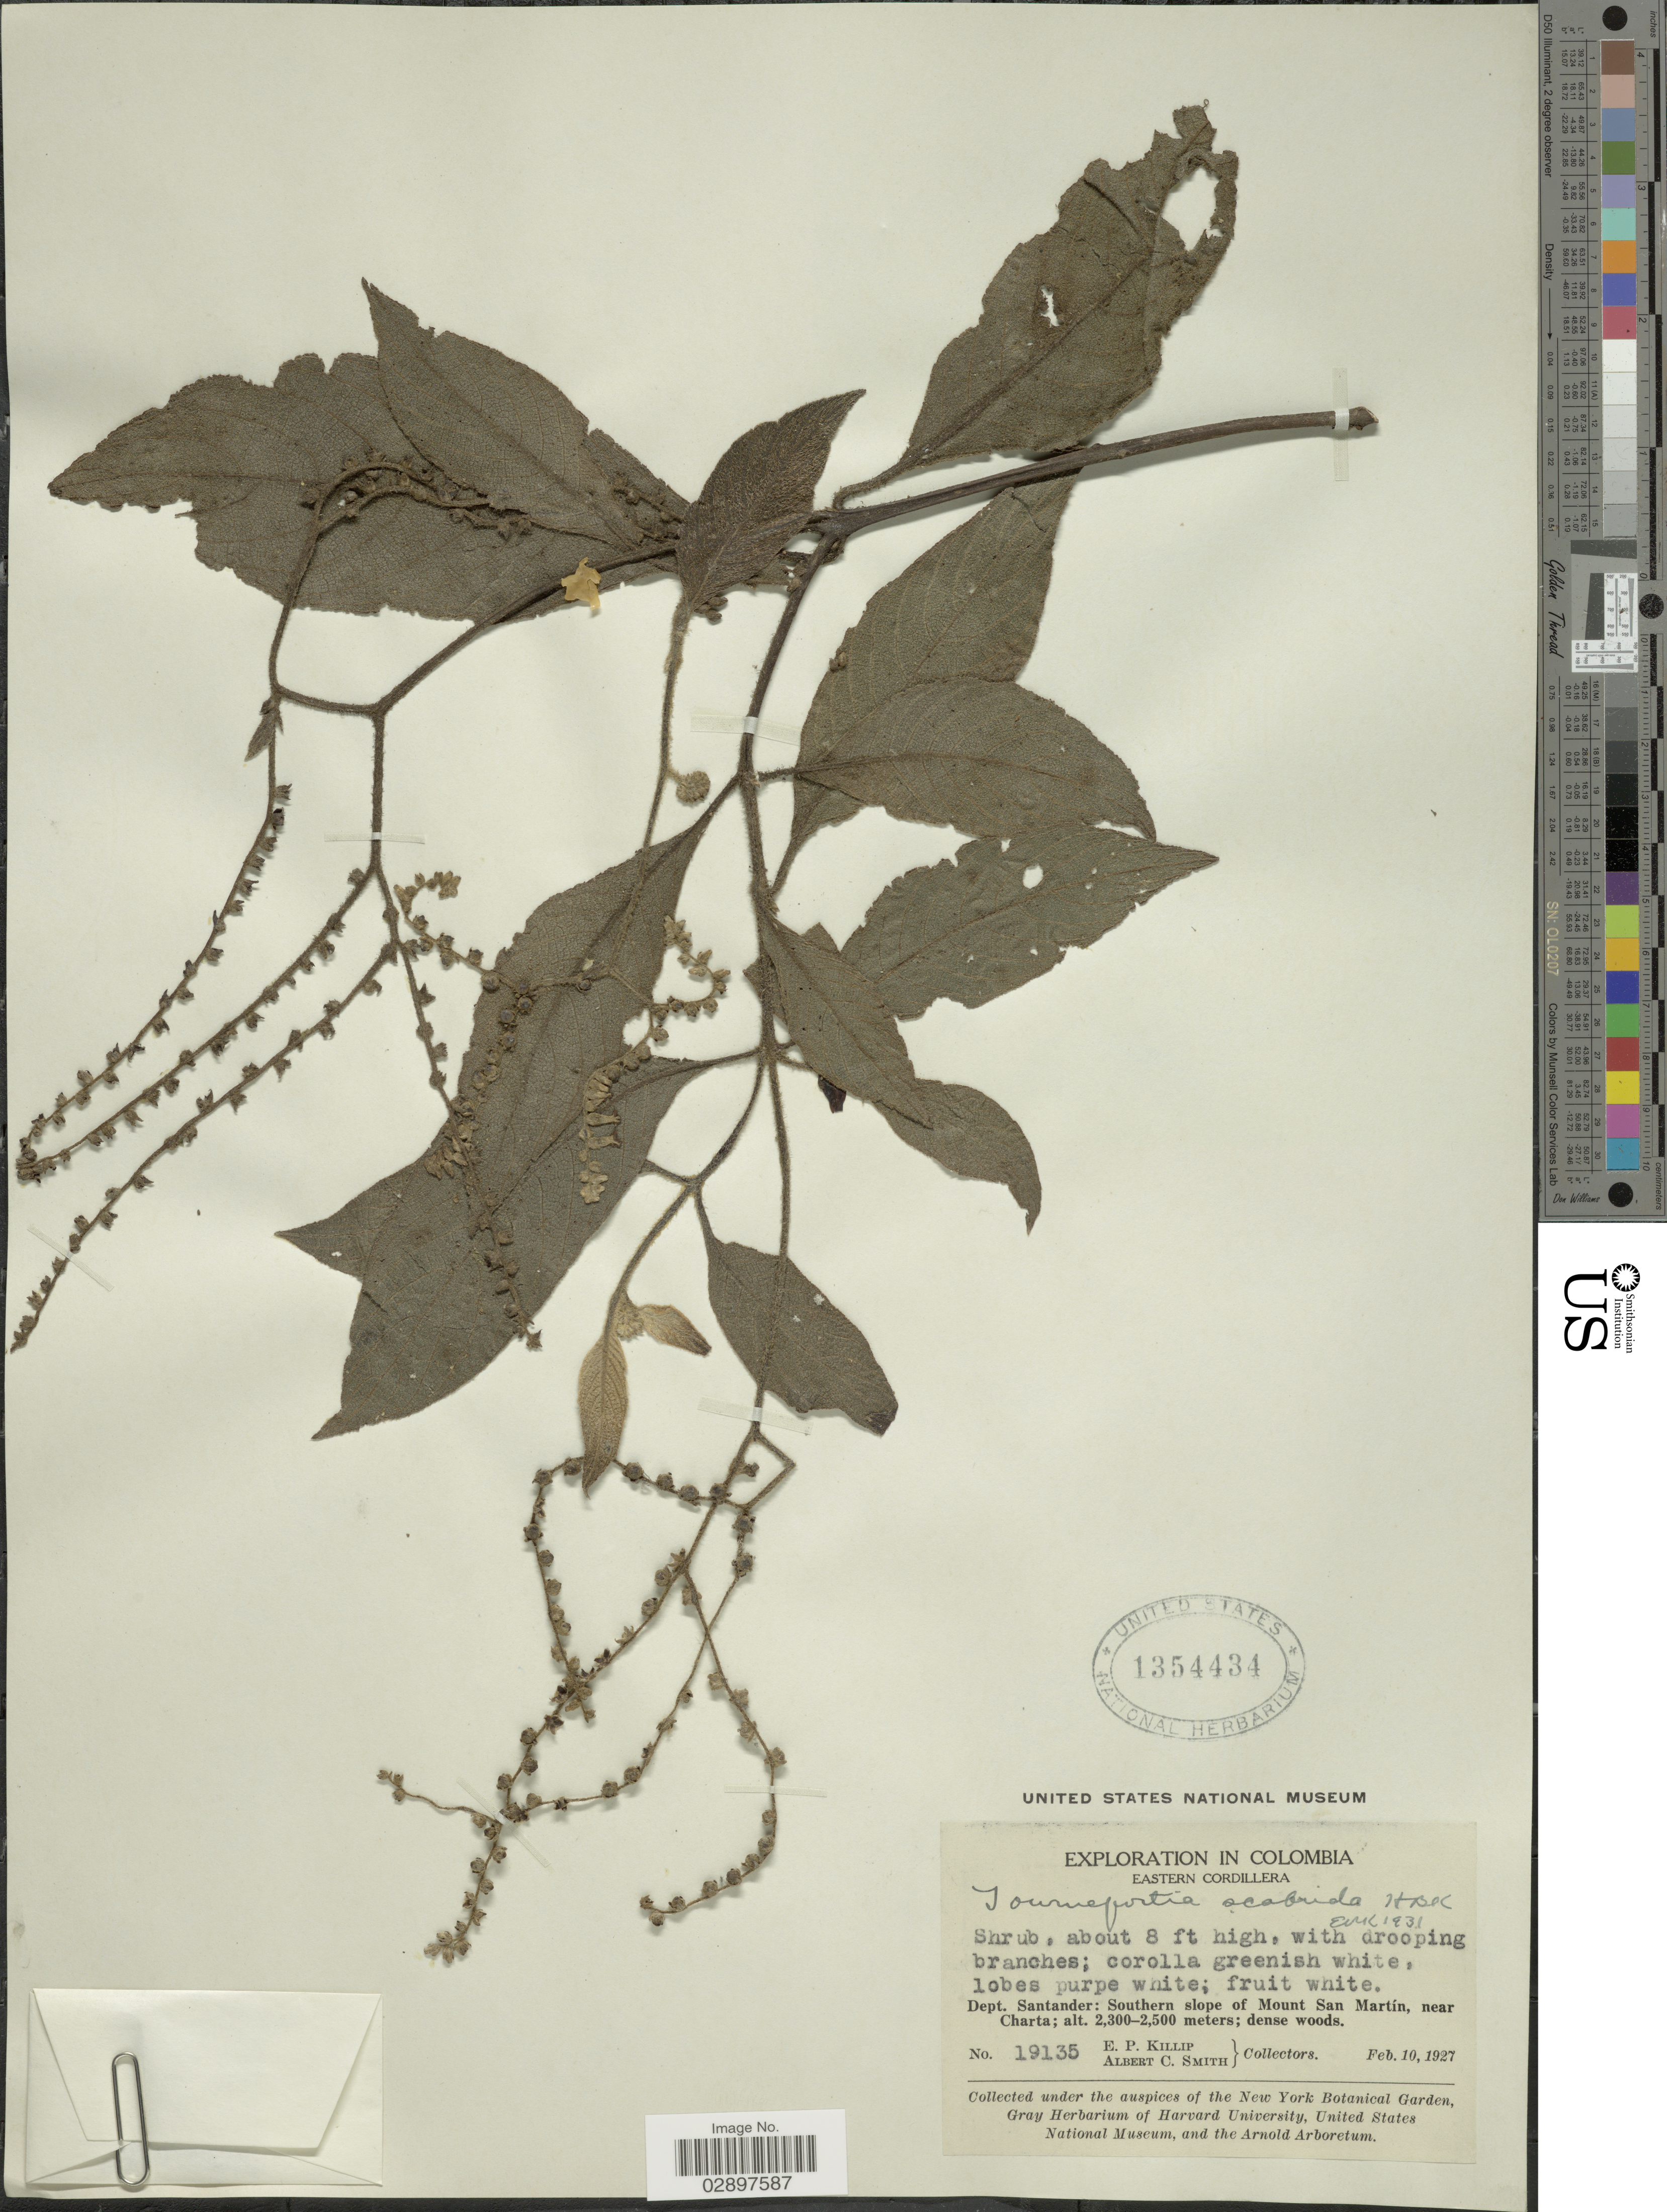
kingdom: Plantae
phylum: Tracheophyta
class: Magnoliopsida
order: Boraginales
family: Heliotropiaceae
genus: Tournefortia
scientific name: Tournefortia scabrida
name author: Kunth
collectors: E. P. Killip & A. C. Smith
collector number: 19135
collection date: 1927-02-10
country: Colombia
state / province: Santander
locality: Eastern Cordillera. Dept. Santander: Southern slope of Mount San Martín, near Charta.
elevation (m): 2300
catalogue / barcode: US 1354434